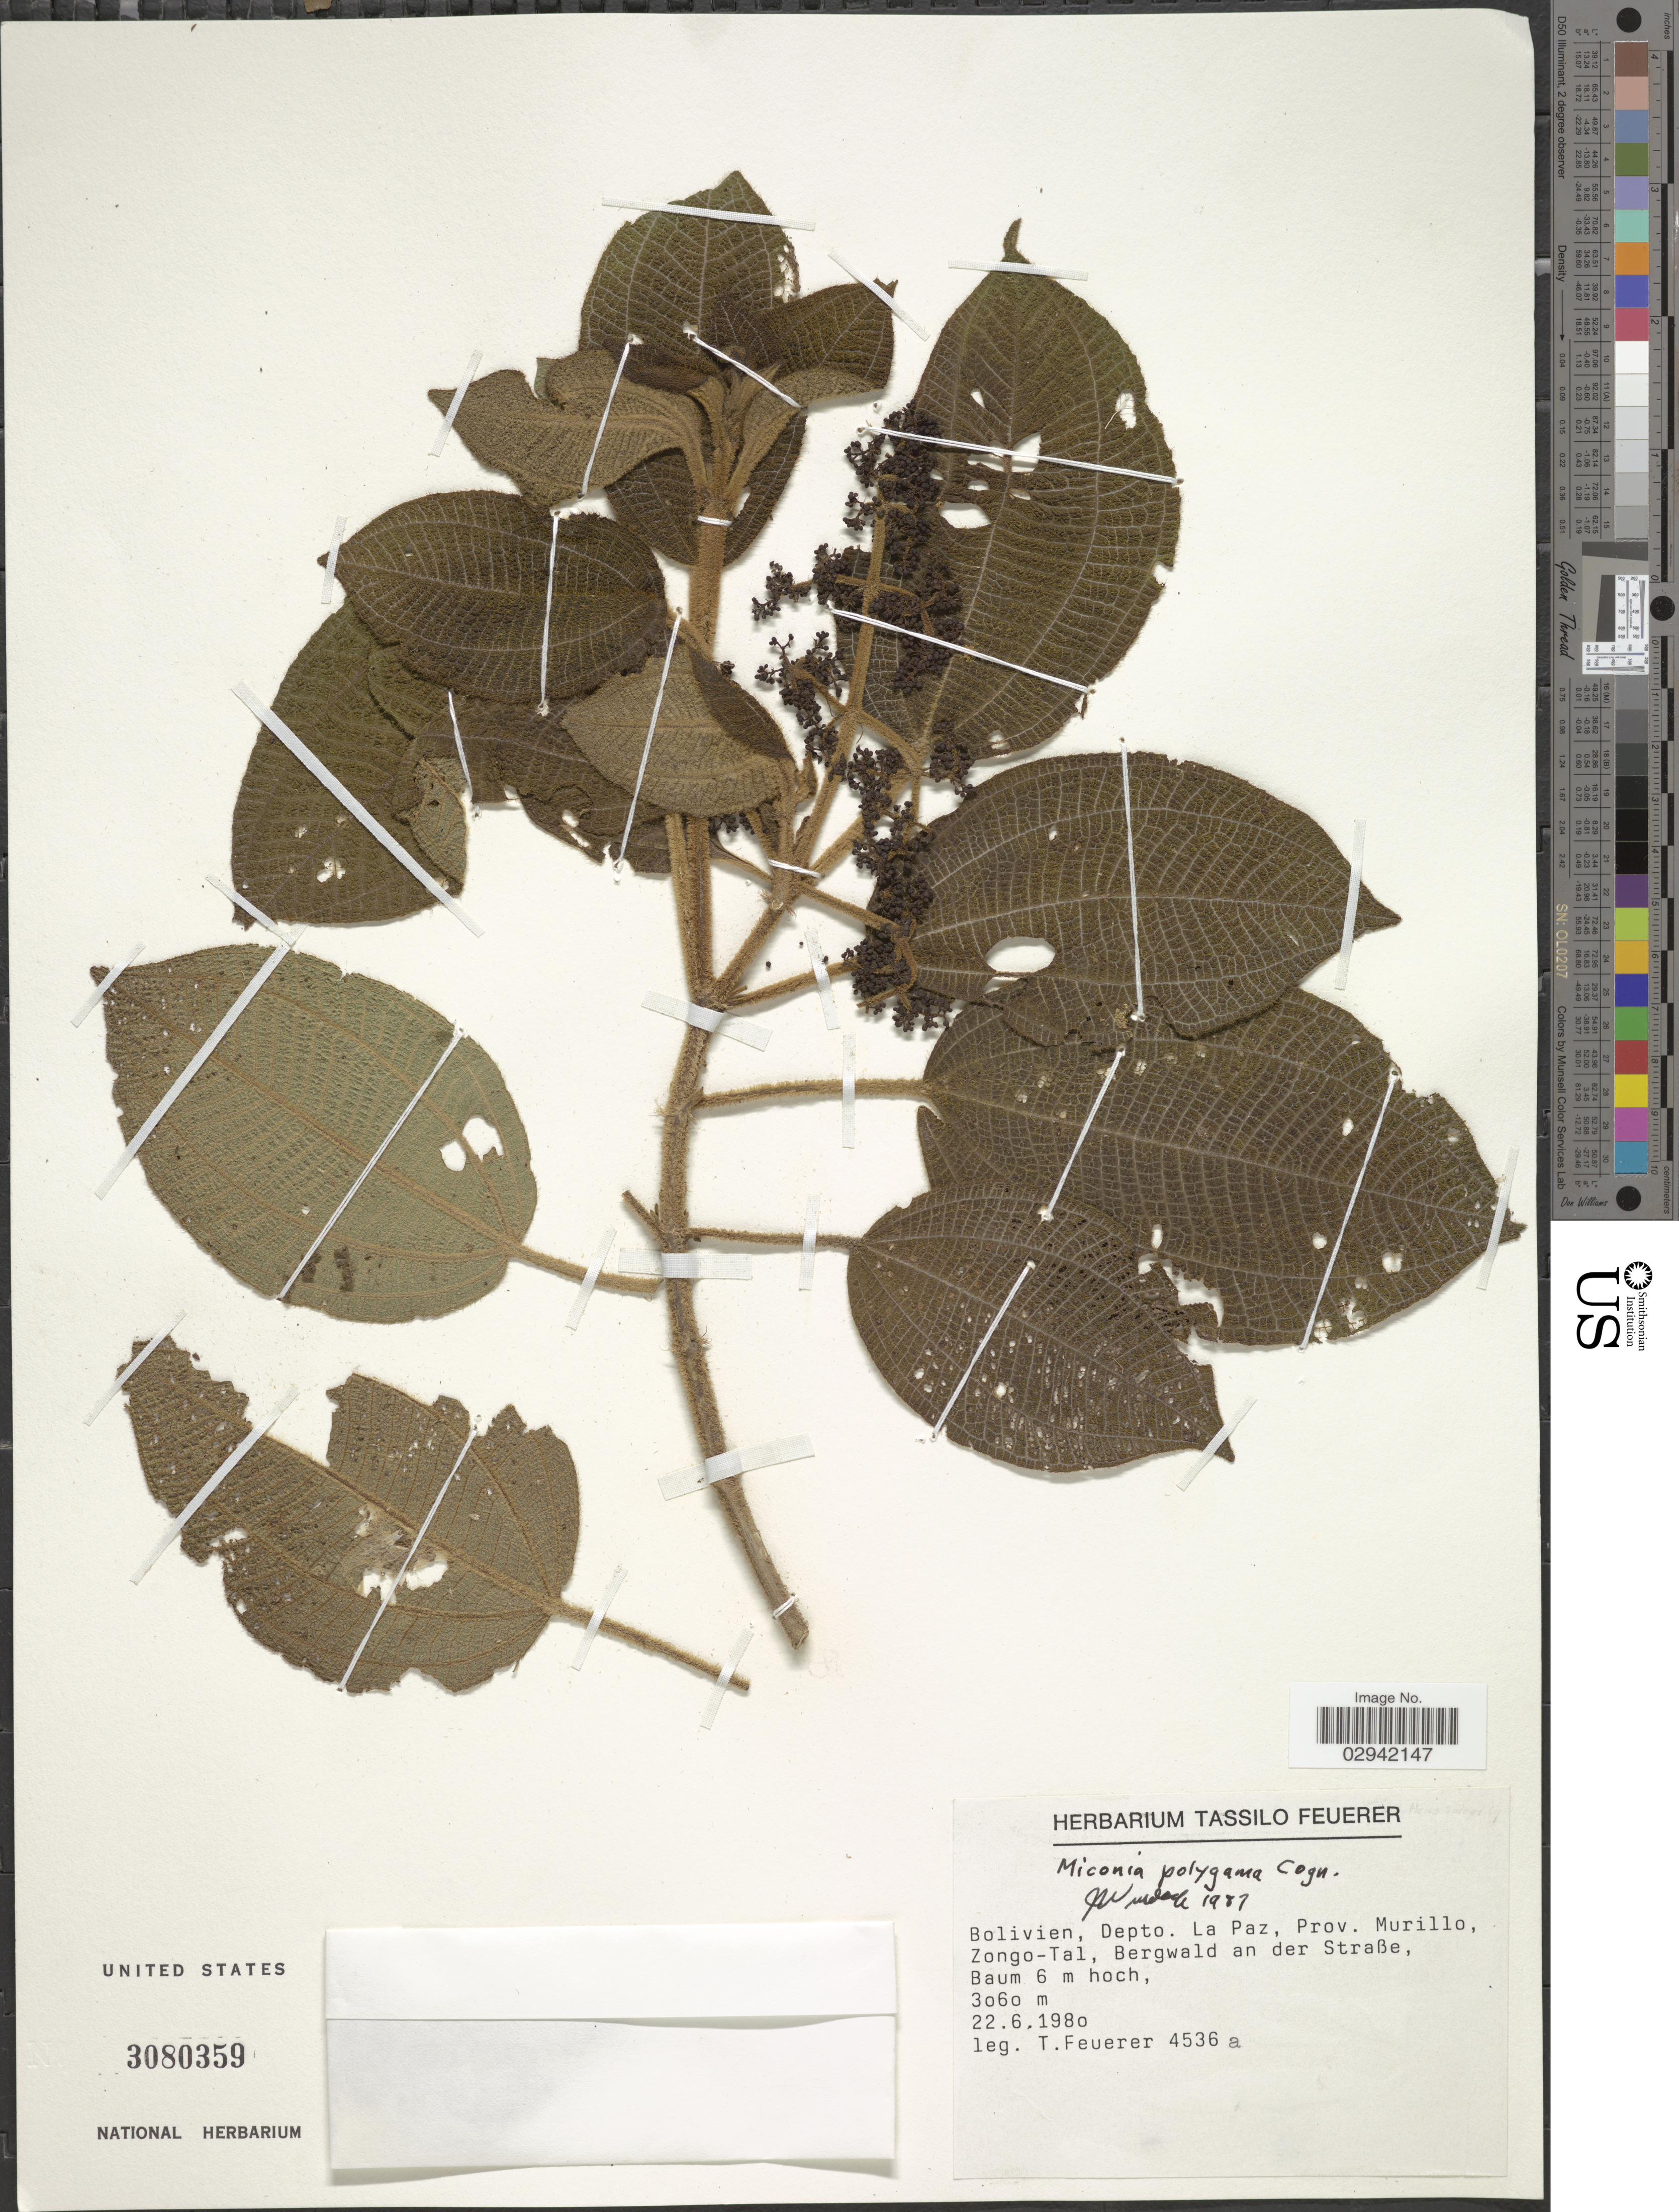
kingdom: Plantae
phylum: Tracheophyta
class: Magnoliopsida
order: Myrtales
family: Melastomataceae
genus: Miconia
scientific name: Miconia polygama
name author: Cogn.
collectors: T. Feuerer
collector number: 4536a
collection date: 1980-06-22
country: Bolivia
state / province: La Paz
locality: Depto. La Paz, Prov. Murillo, Zongo-Tal, Bergwald and der Straße.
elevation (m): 3060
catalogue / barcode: US 3080359